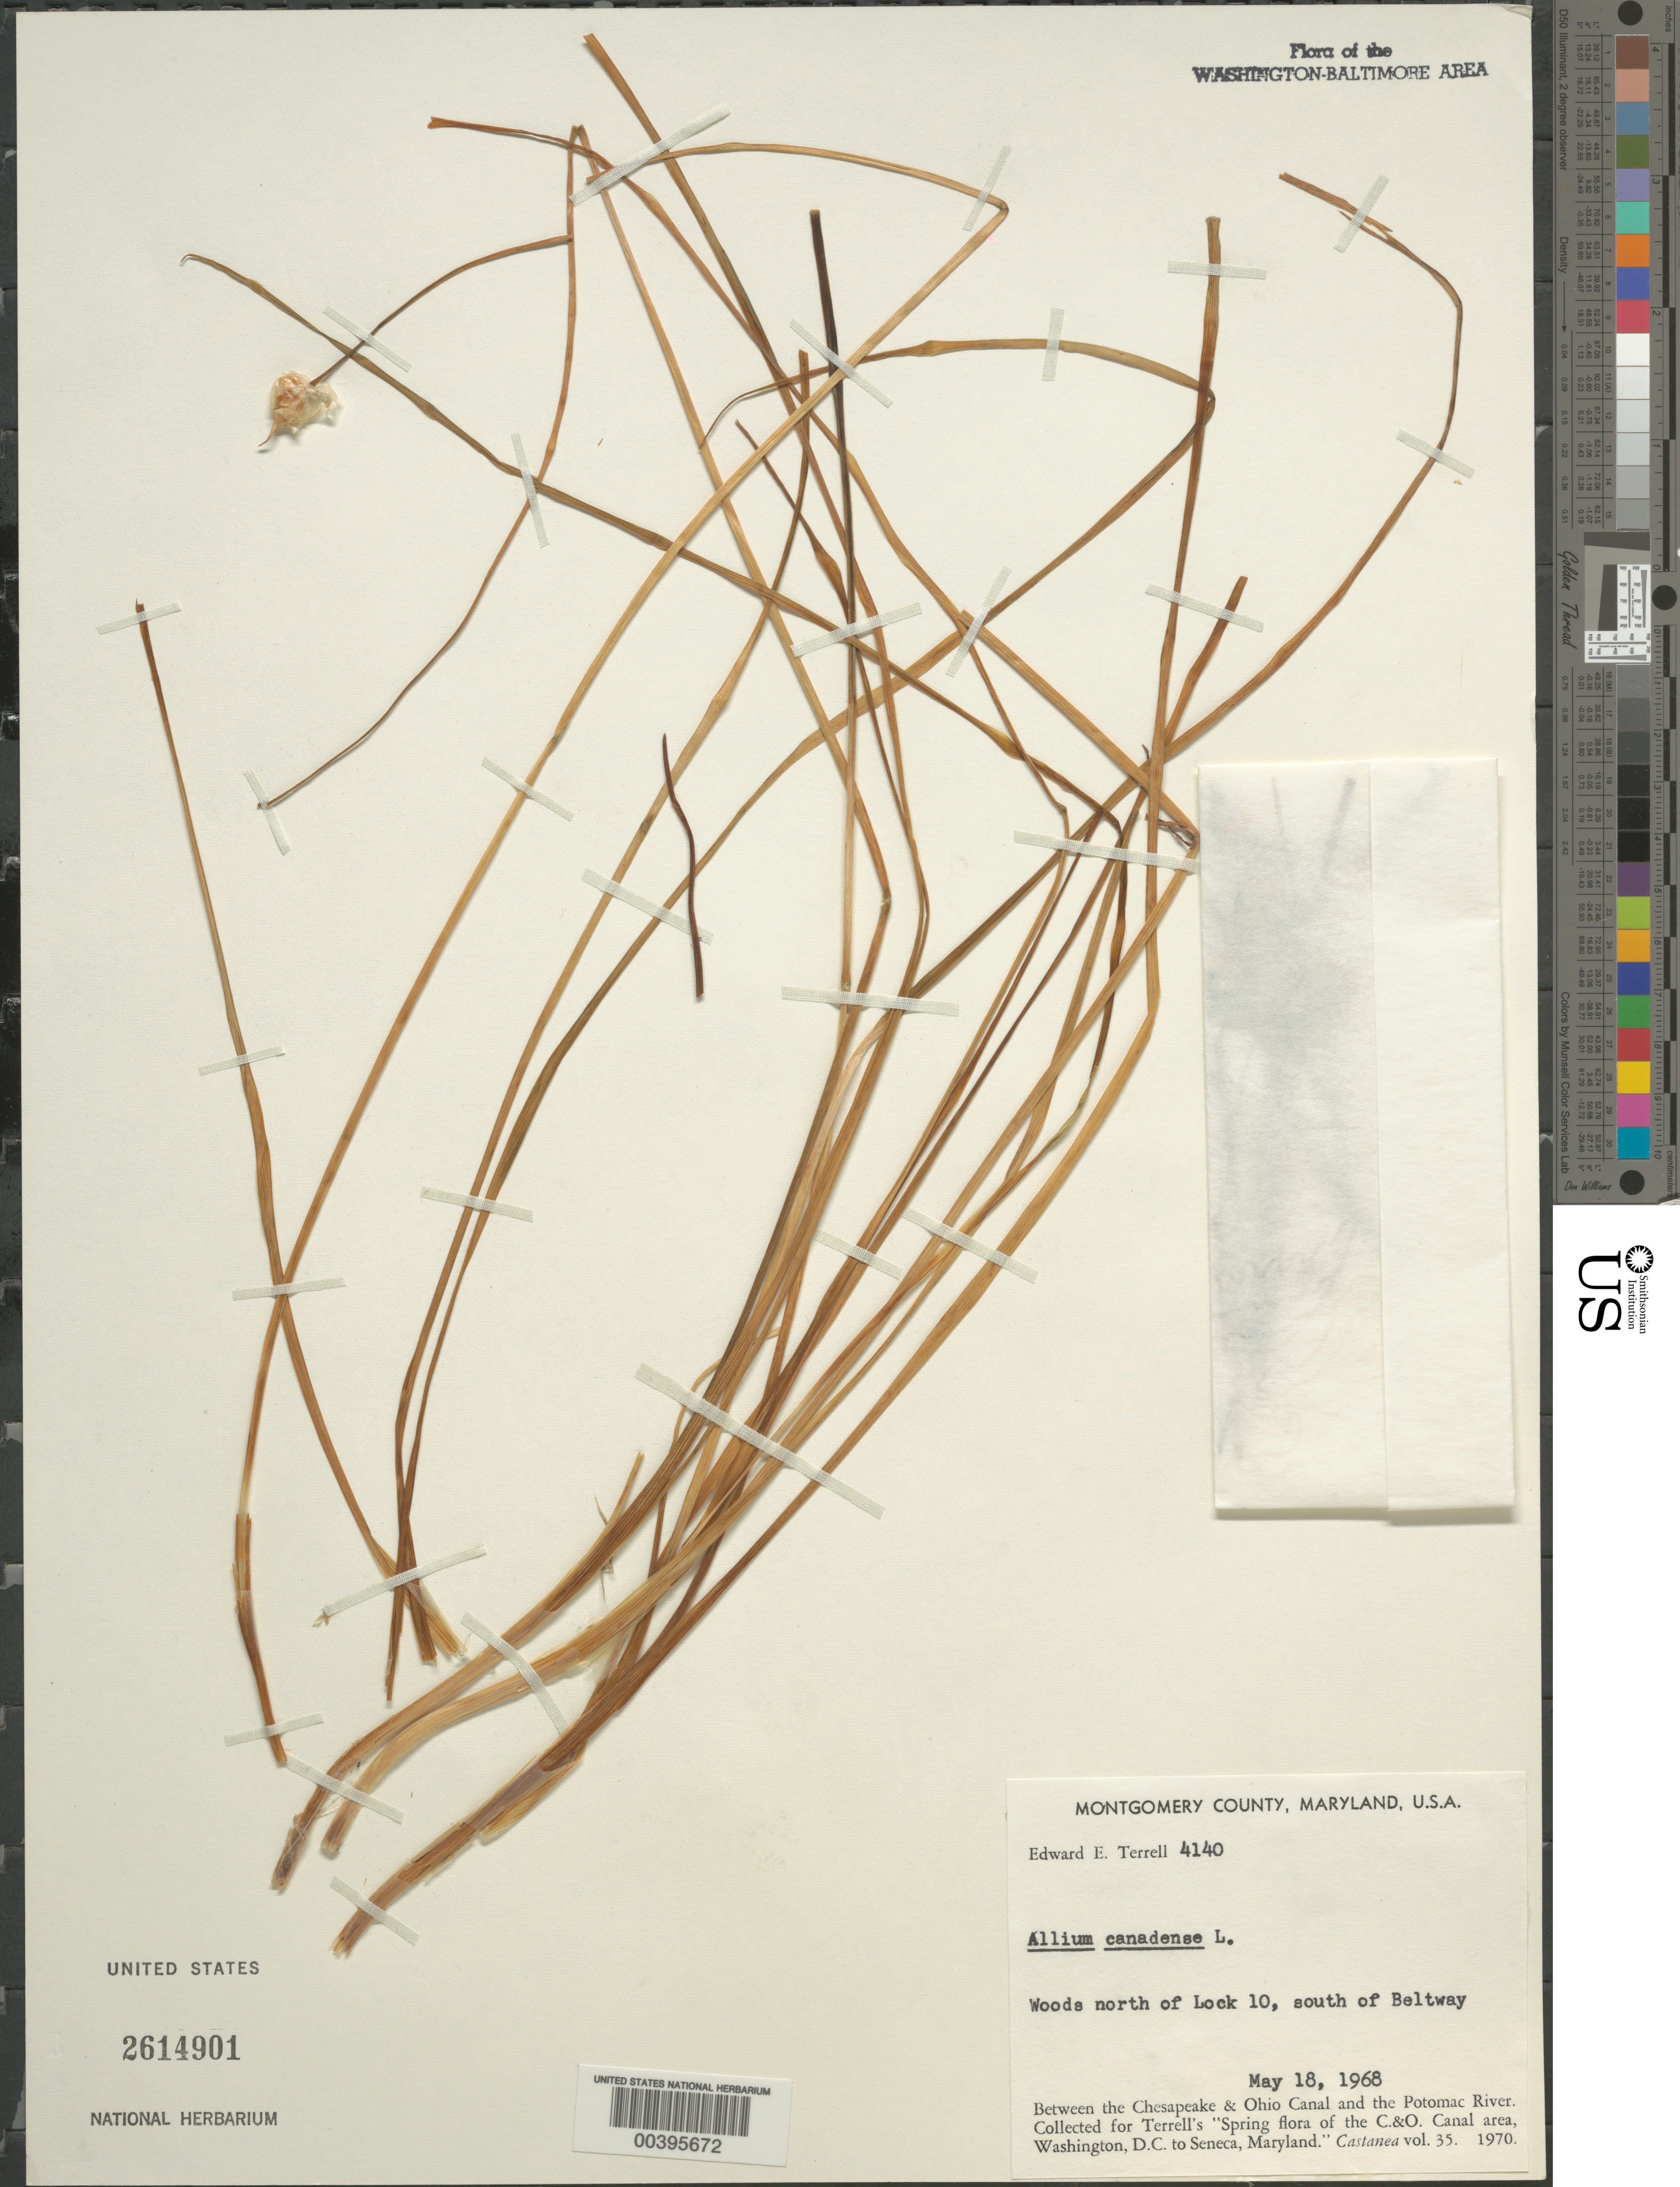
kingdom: Plantae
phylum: Tracheophyta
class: Liliopsida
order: Asparagales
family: Amaryllidaceae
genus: Allium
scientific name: Allium canadense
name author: L.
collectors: E. E. Terrell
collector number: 4140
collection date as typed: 18 May 1968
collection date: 1968-05-18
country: United States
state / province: Maryland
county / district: Montgomery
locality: North of Lock 10 and south of Beltway C. & O. Canal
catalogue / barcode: US 2614901